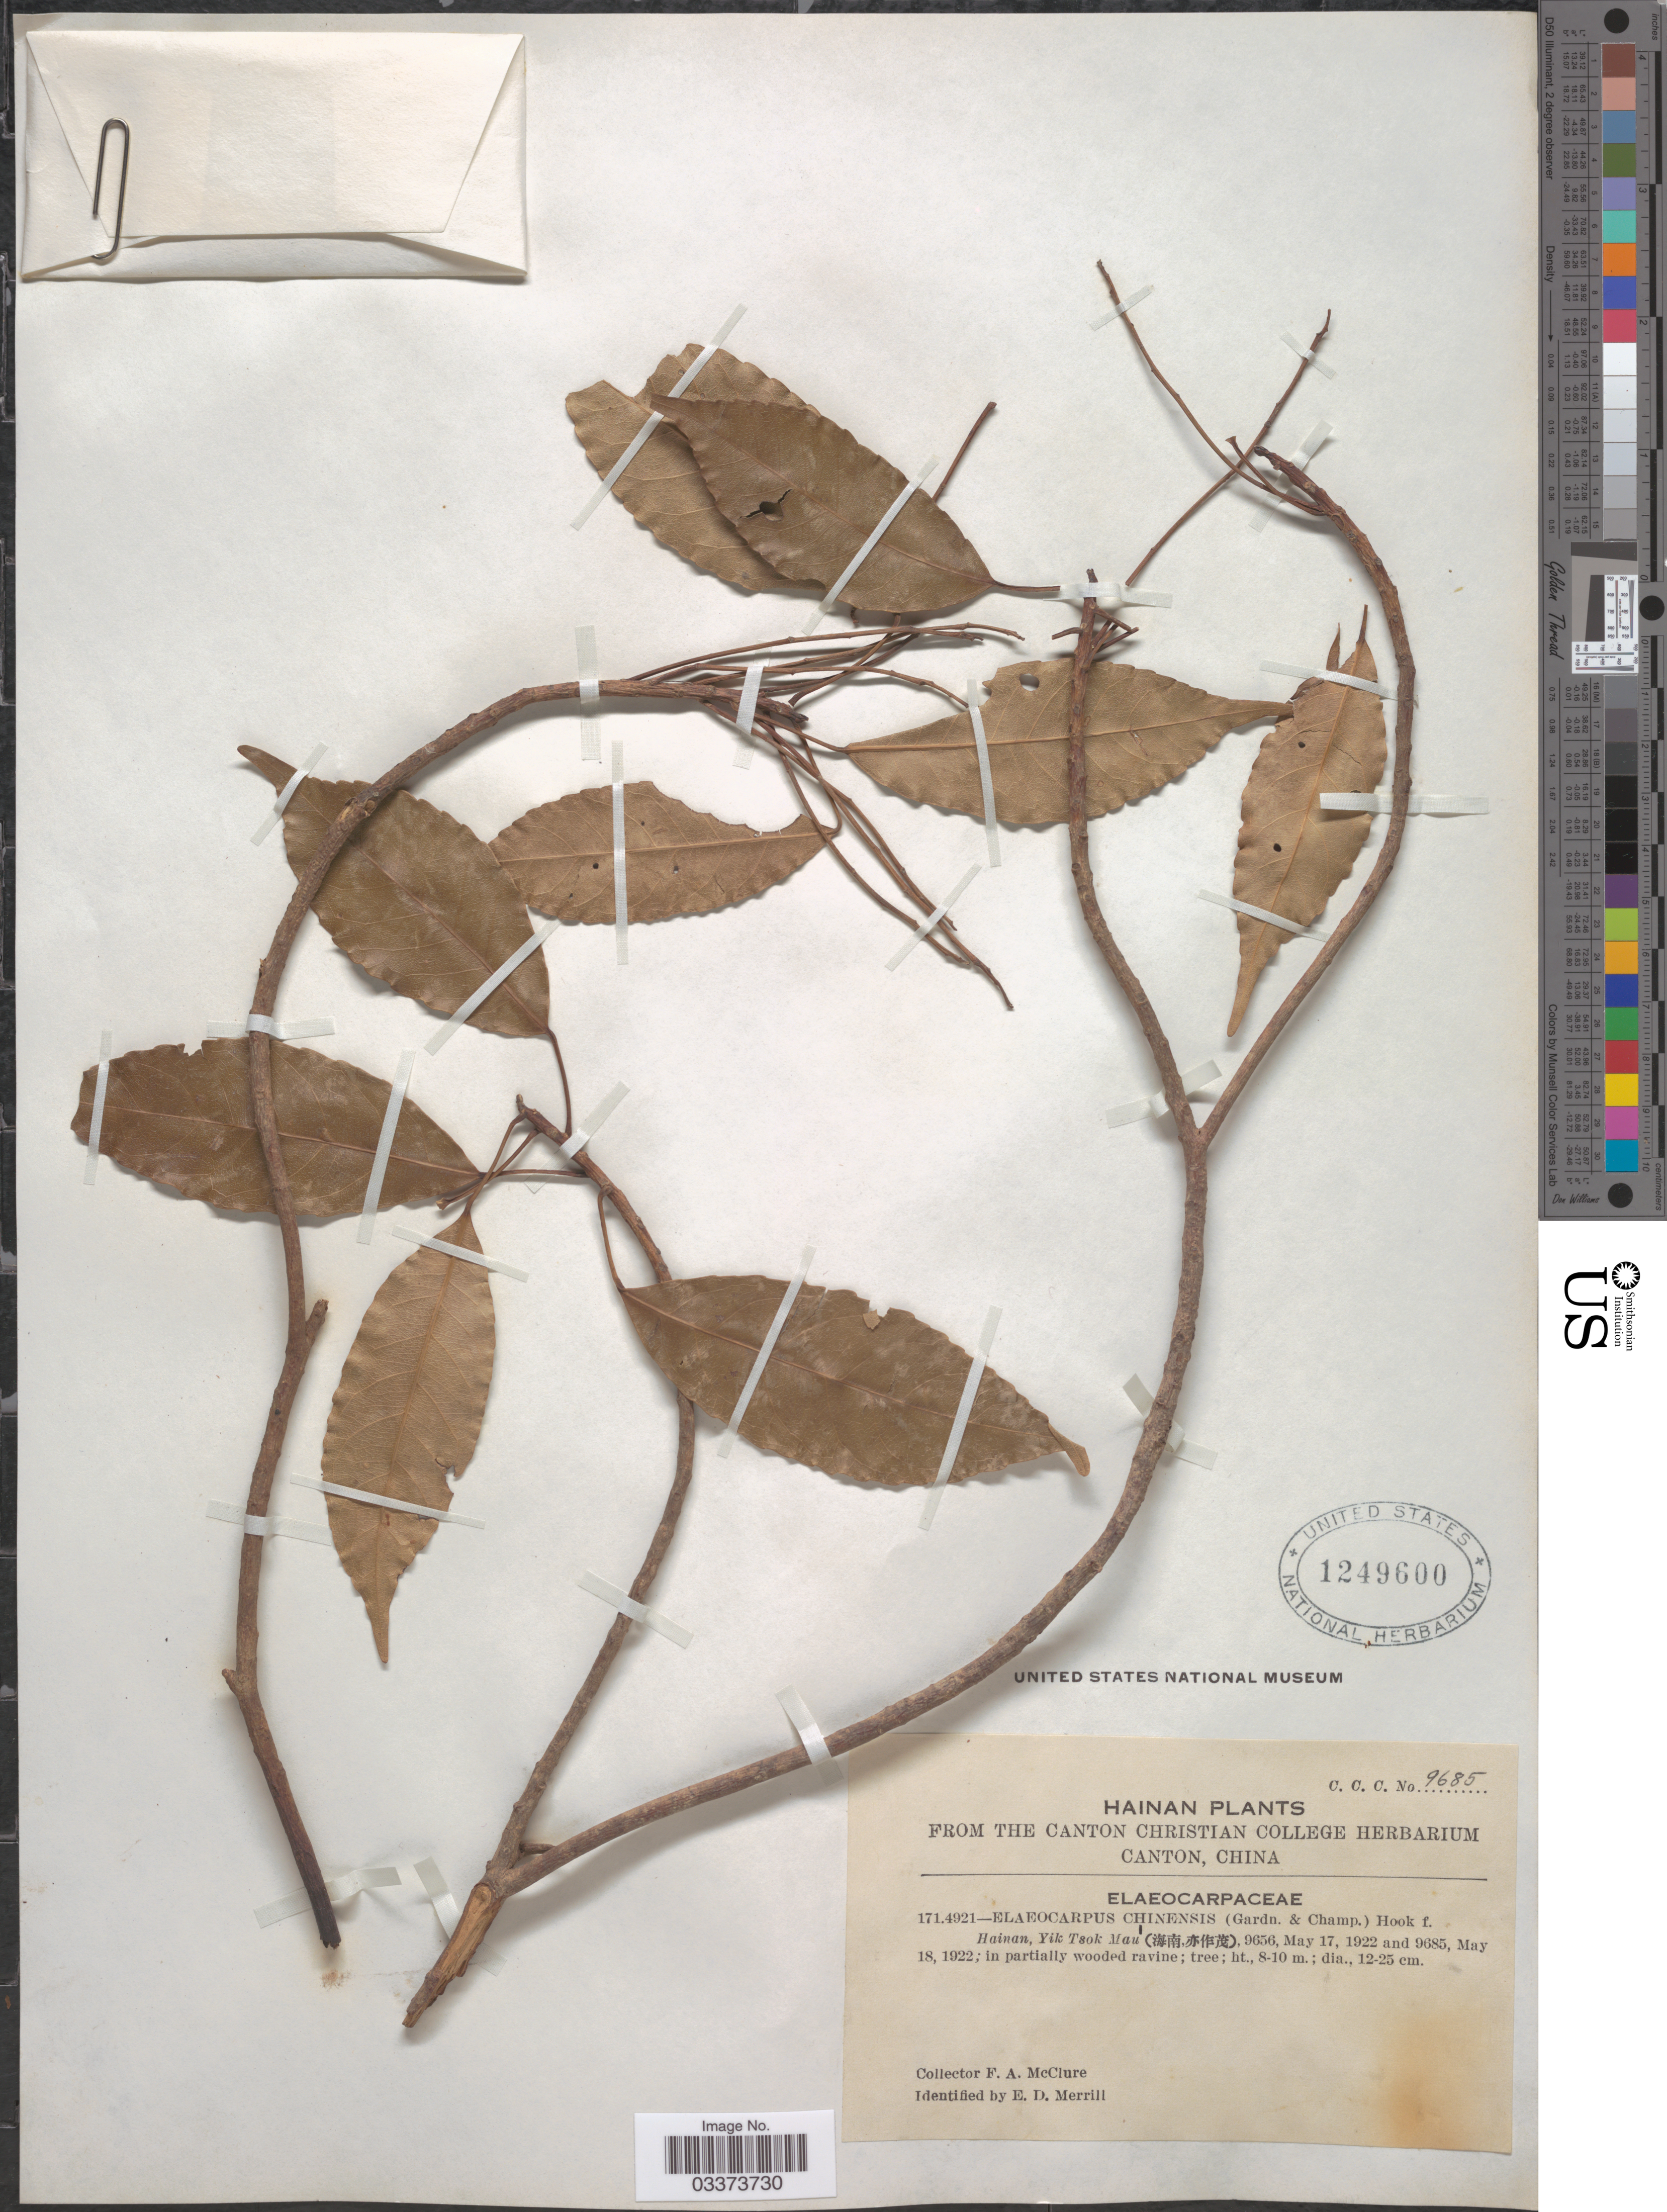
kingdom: Plantae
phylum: Tracheophyta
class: Magnoliopsida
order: Oxalidales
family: Elaeocarpaceae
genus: Elaeocarpus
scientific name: Elaeocarpus chinensis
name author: (A. Gray & Ch) Hook. f.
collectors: F. A. McClure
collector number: c.c.c.9685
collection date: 1922-05-17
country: China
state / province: Hainan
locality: Hainan, Yik Tsok Mau (X).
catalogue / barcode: US 1249600